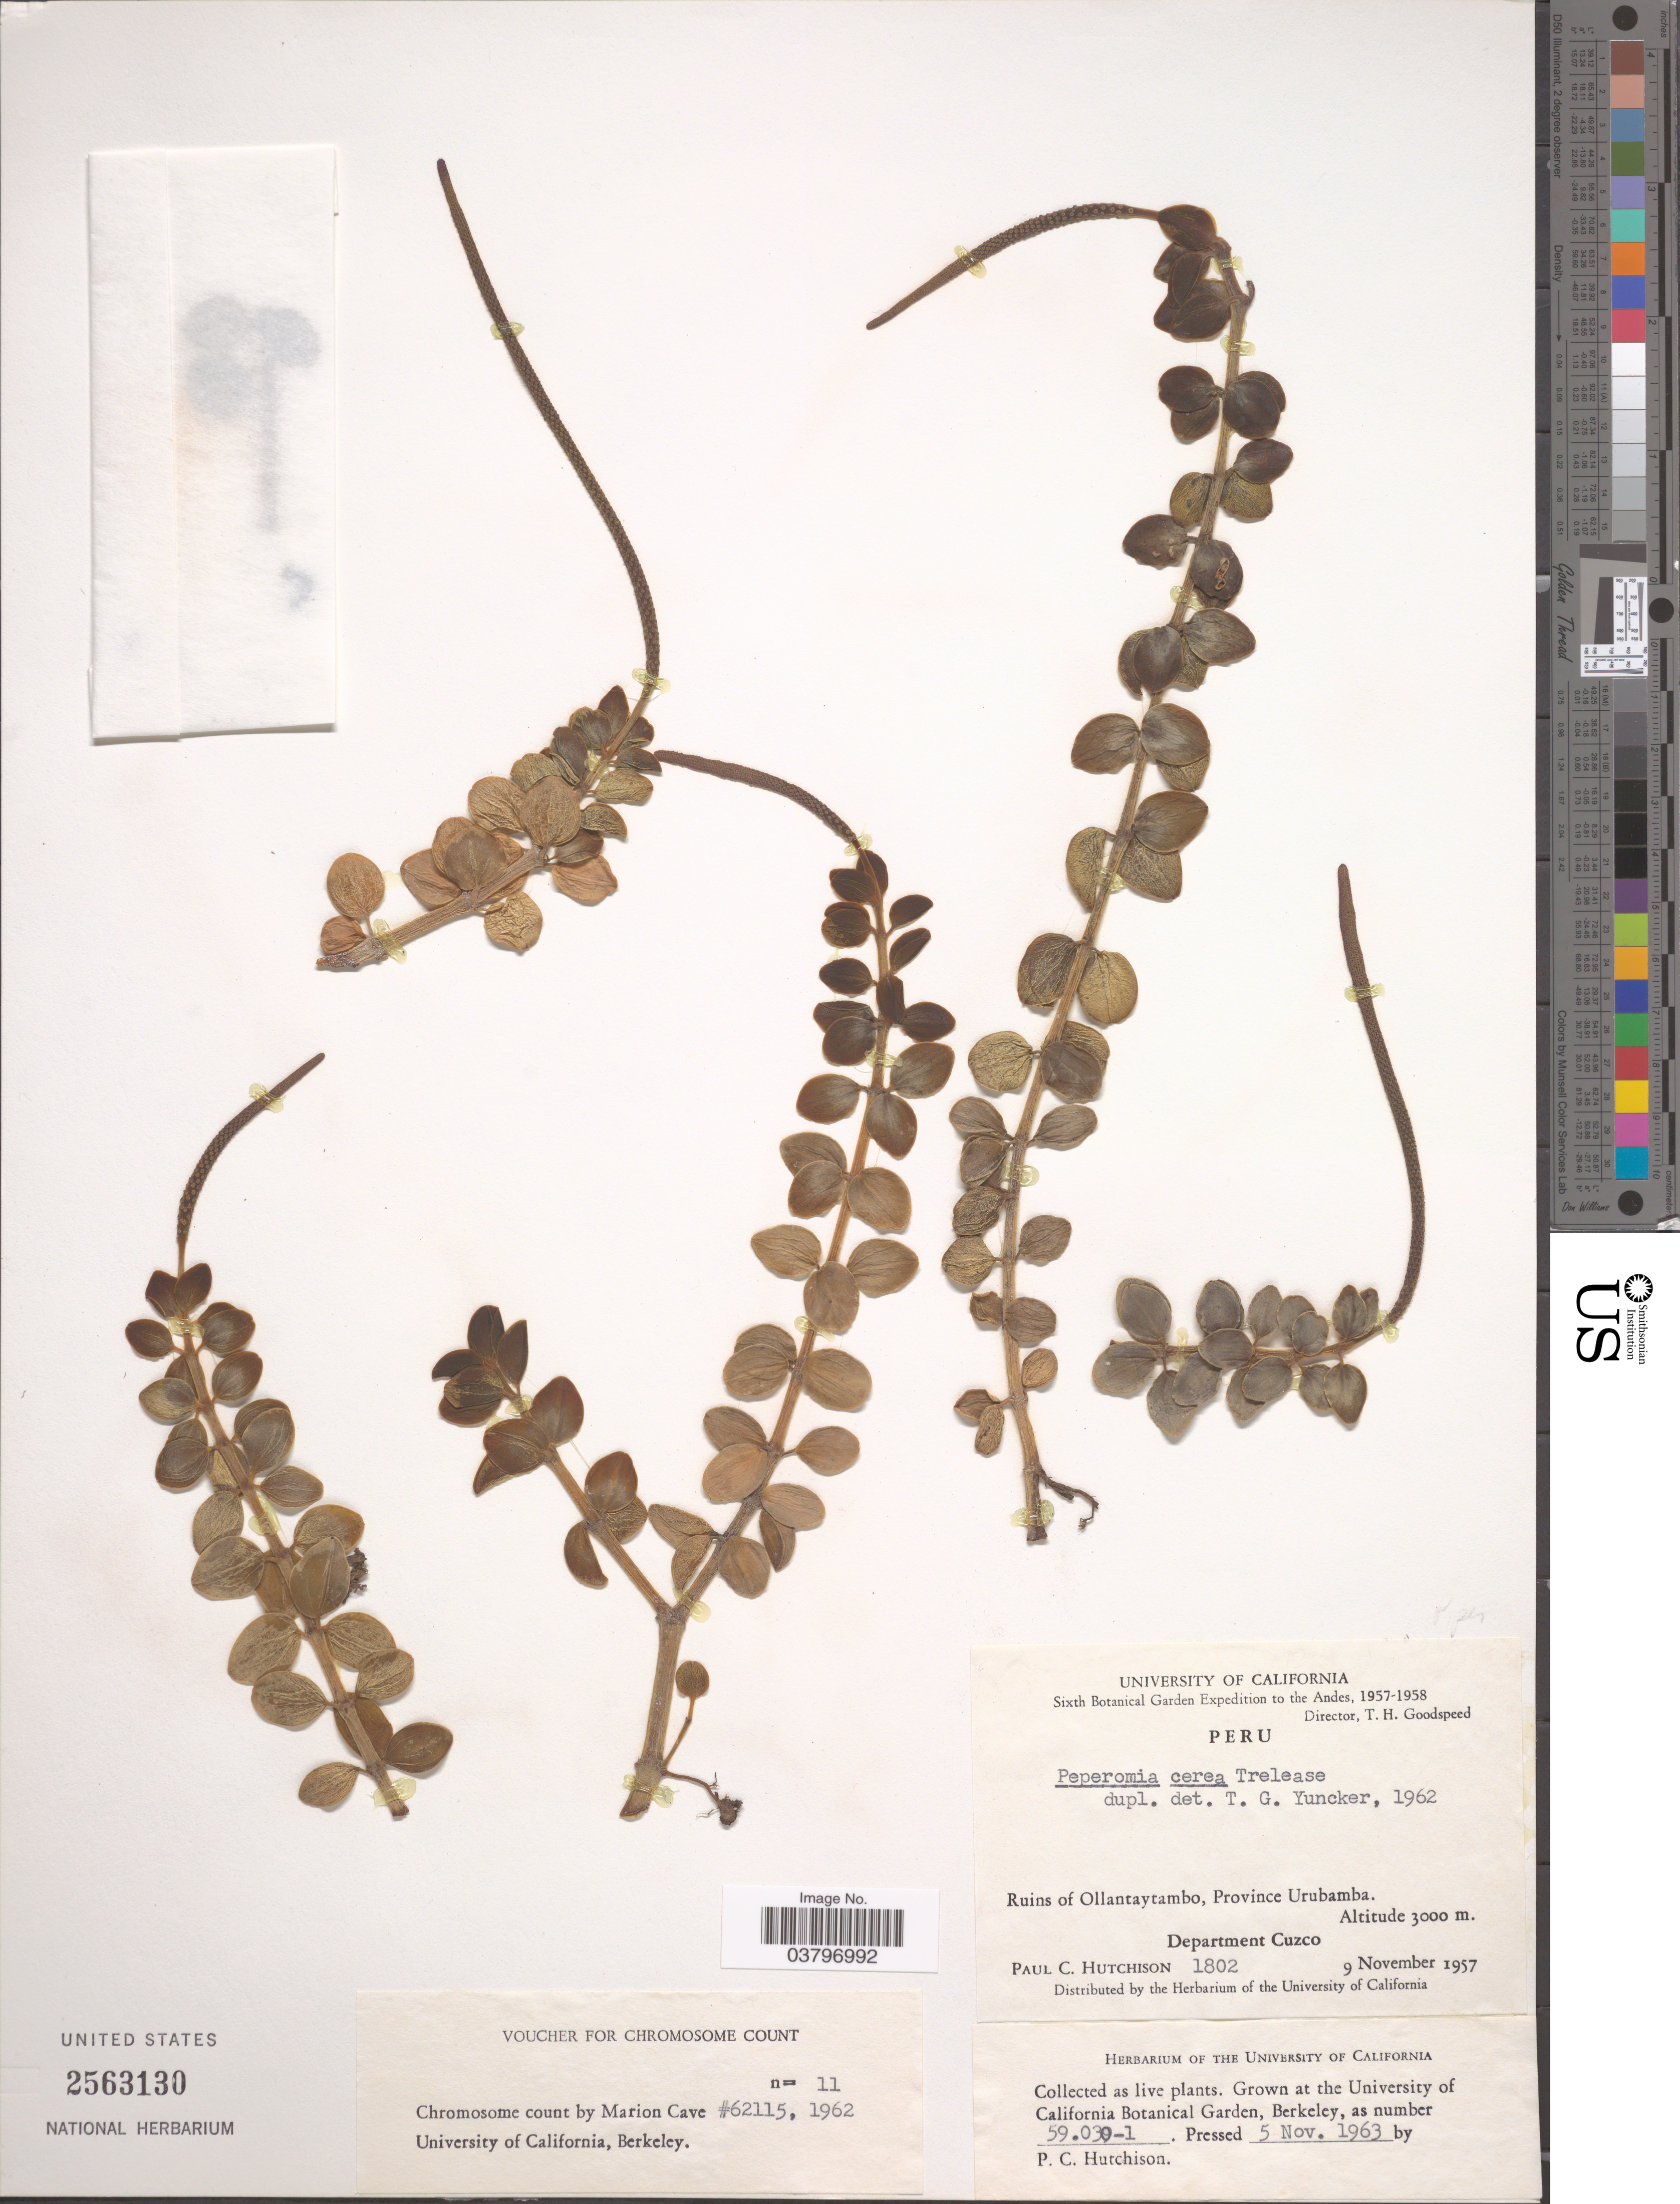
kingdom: Plantae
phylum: Tracheophyta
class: Magnoliopsida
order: Piperales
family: Piperaceae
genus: Peperomia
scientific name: Peperomia cerea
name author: Trel. in J.F. Macbr.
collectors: P. C. Hutchison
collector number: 1802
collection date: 1957-11-09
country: Peru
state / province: Cusco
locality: The Andes. Ruins of Ollantaytambo, Province Urubamba. Department Cuzco.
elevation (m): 3000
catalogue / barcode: US 2563130